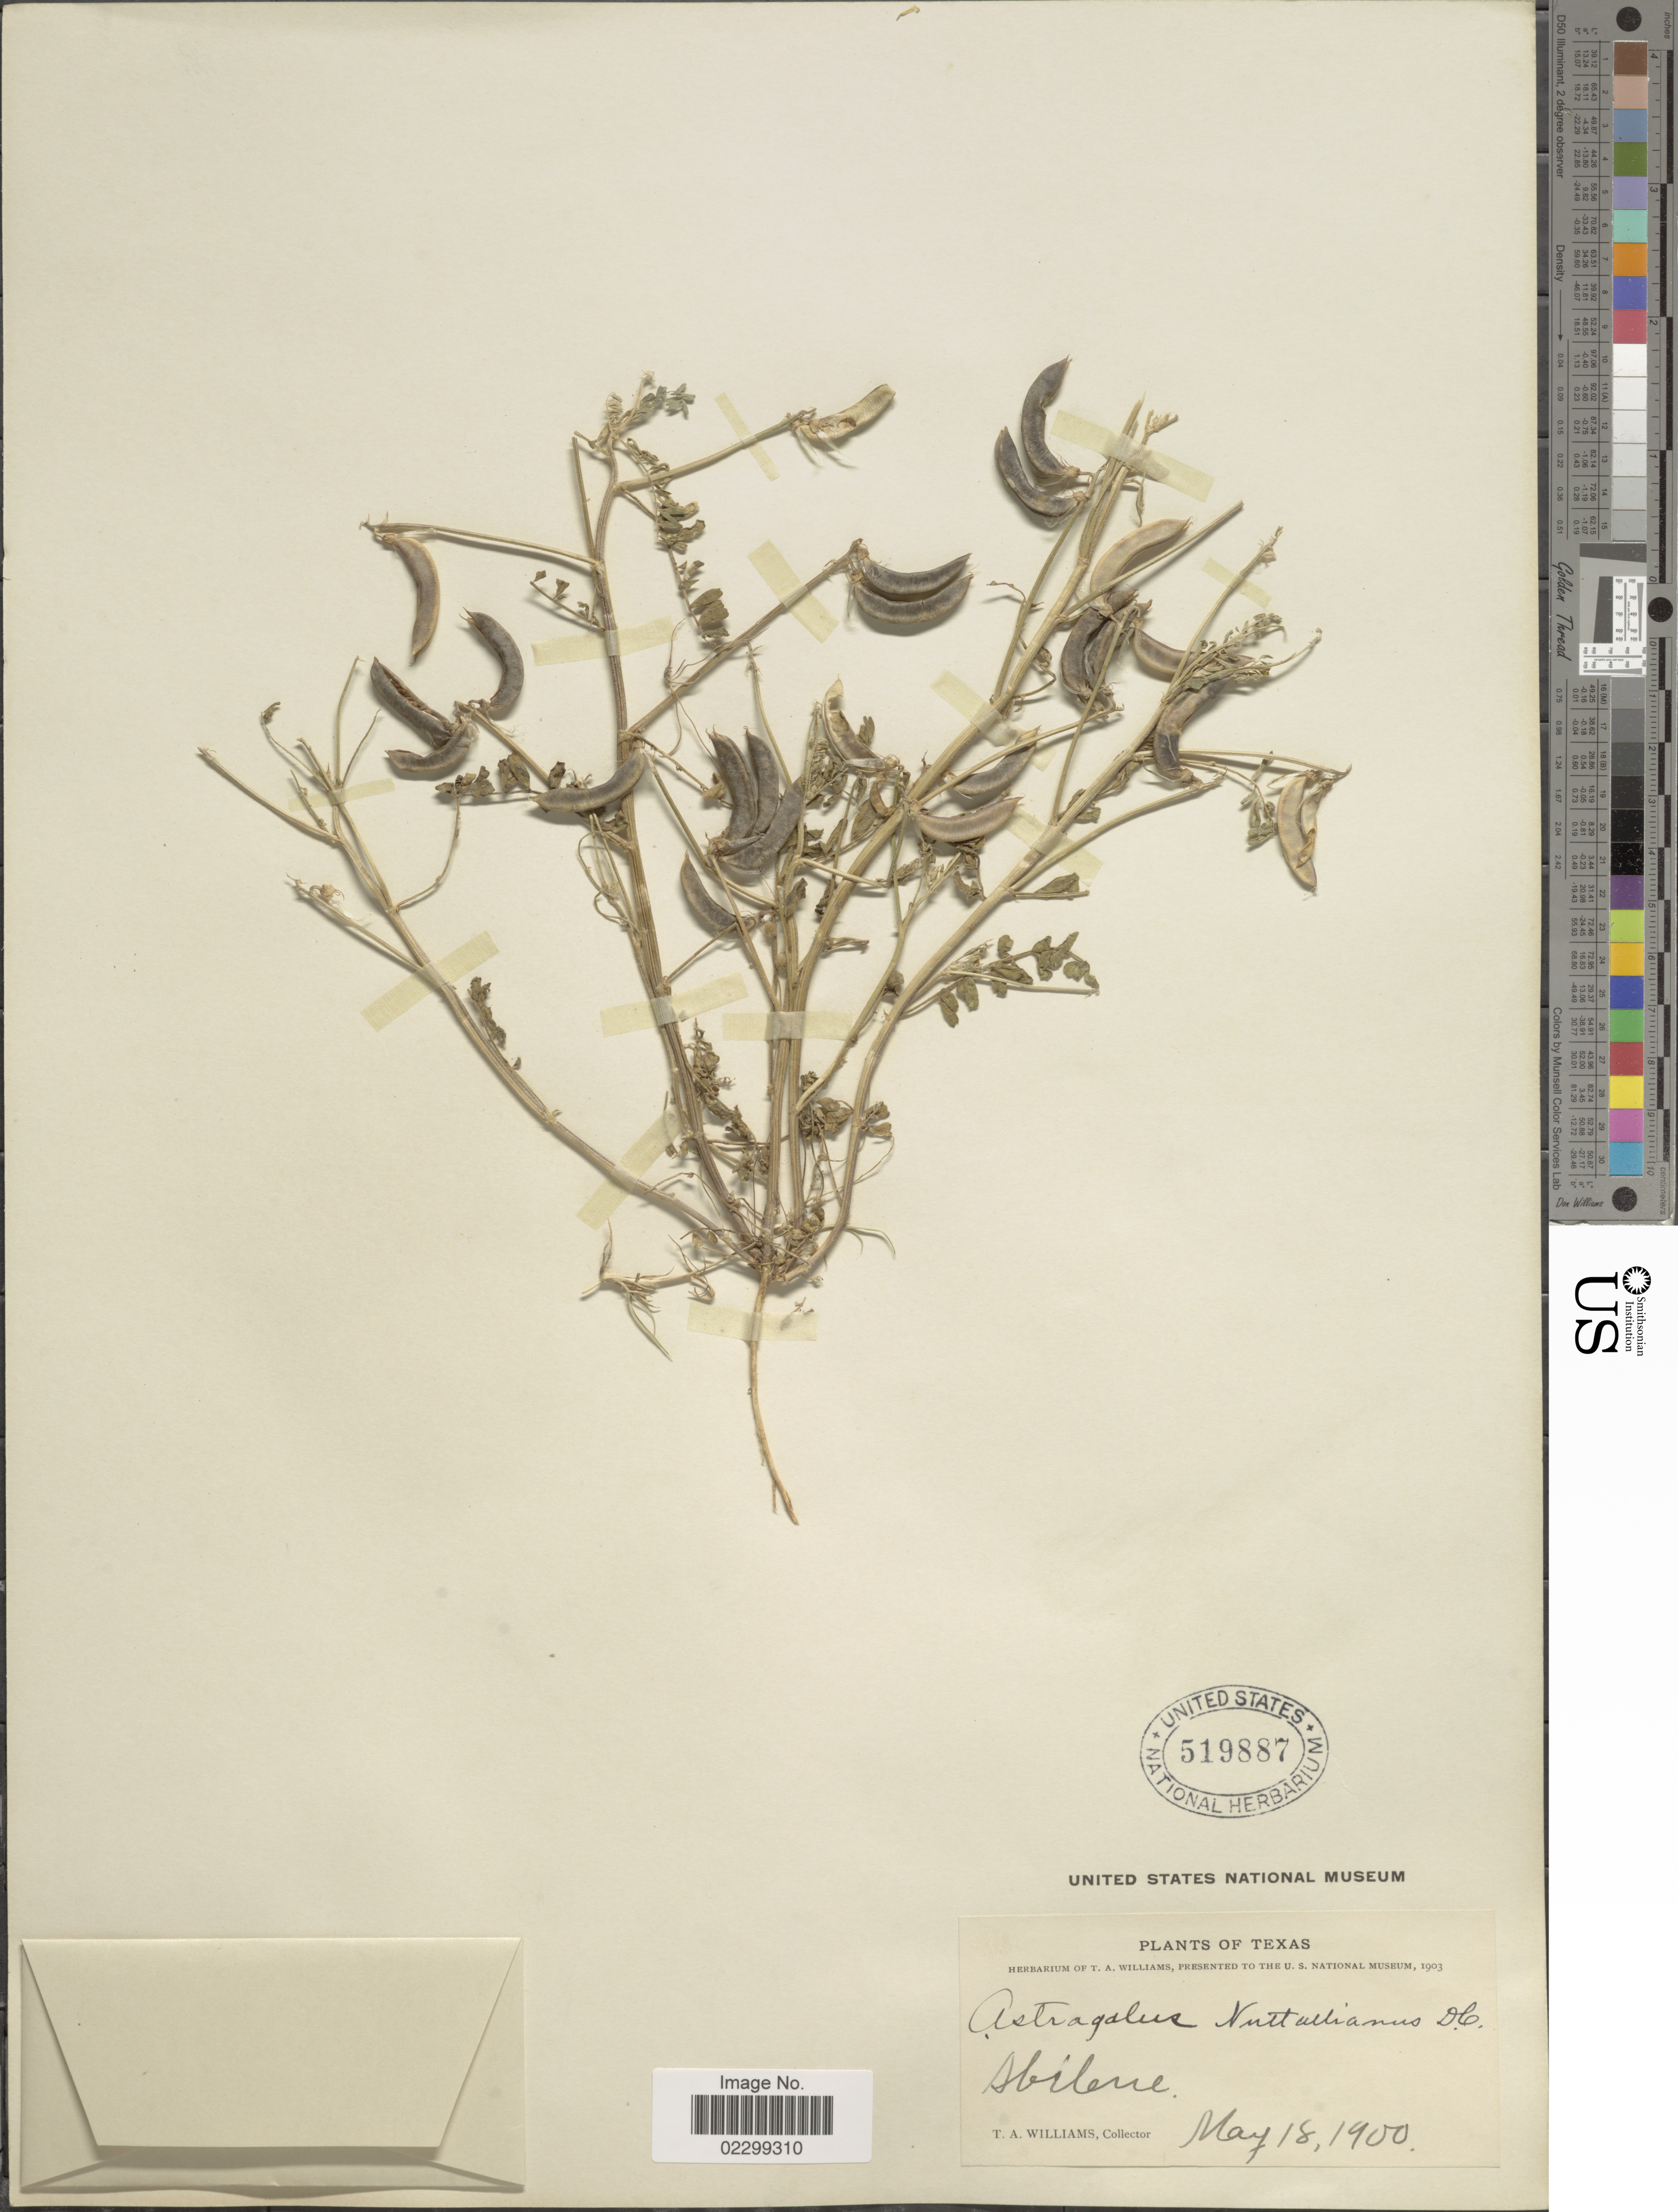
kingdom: Plantae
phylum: Tracheophyta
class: Magnoliopsida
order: Fabales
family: Fabaceae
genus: Astragalus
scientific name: Astragalus austrinus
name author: (Small) O.E. Schulz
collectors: T. A. Williams (herbarium)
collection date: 1900-05-18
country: United States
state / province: Texas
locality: Abilene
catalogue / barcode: US 519887